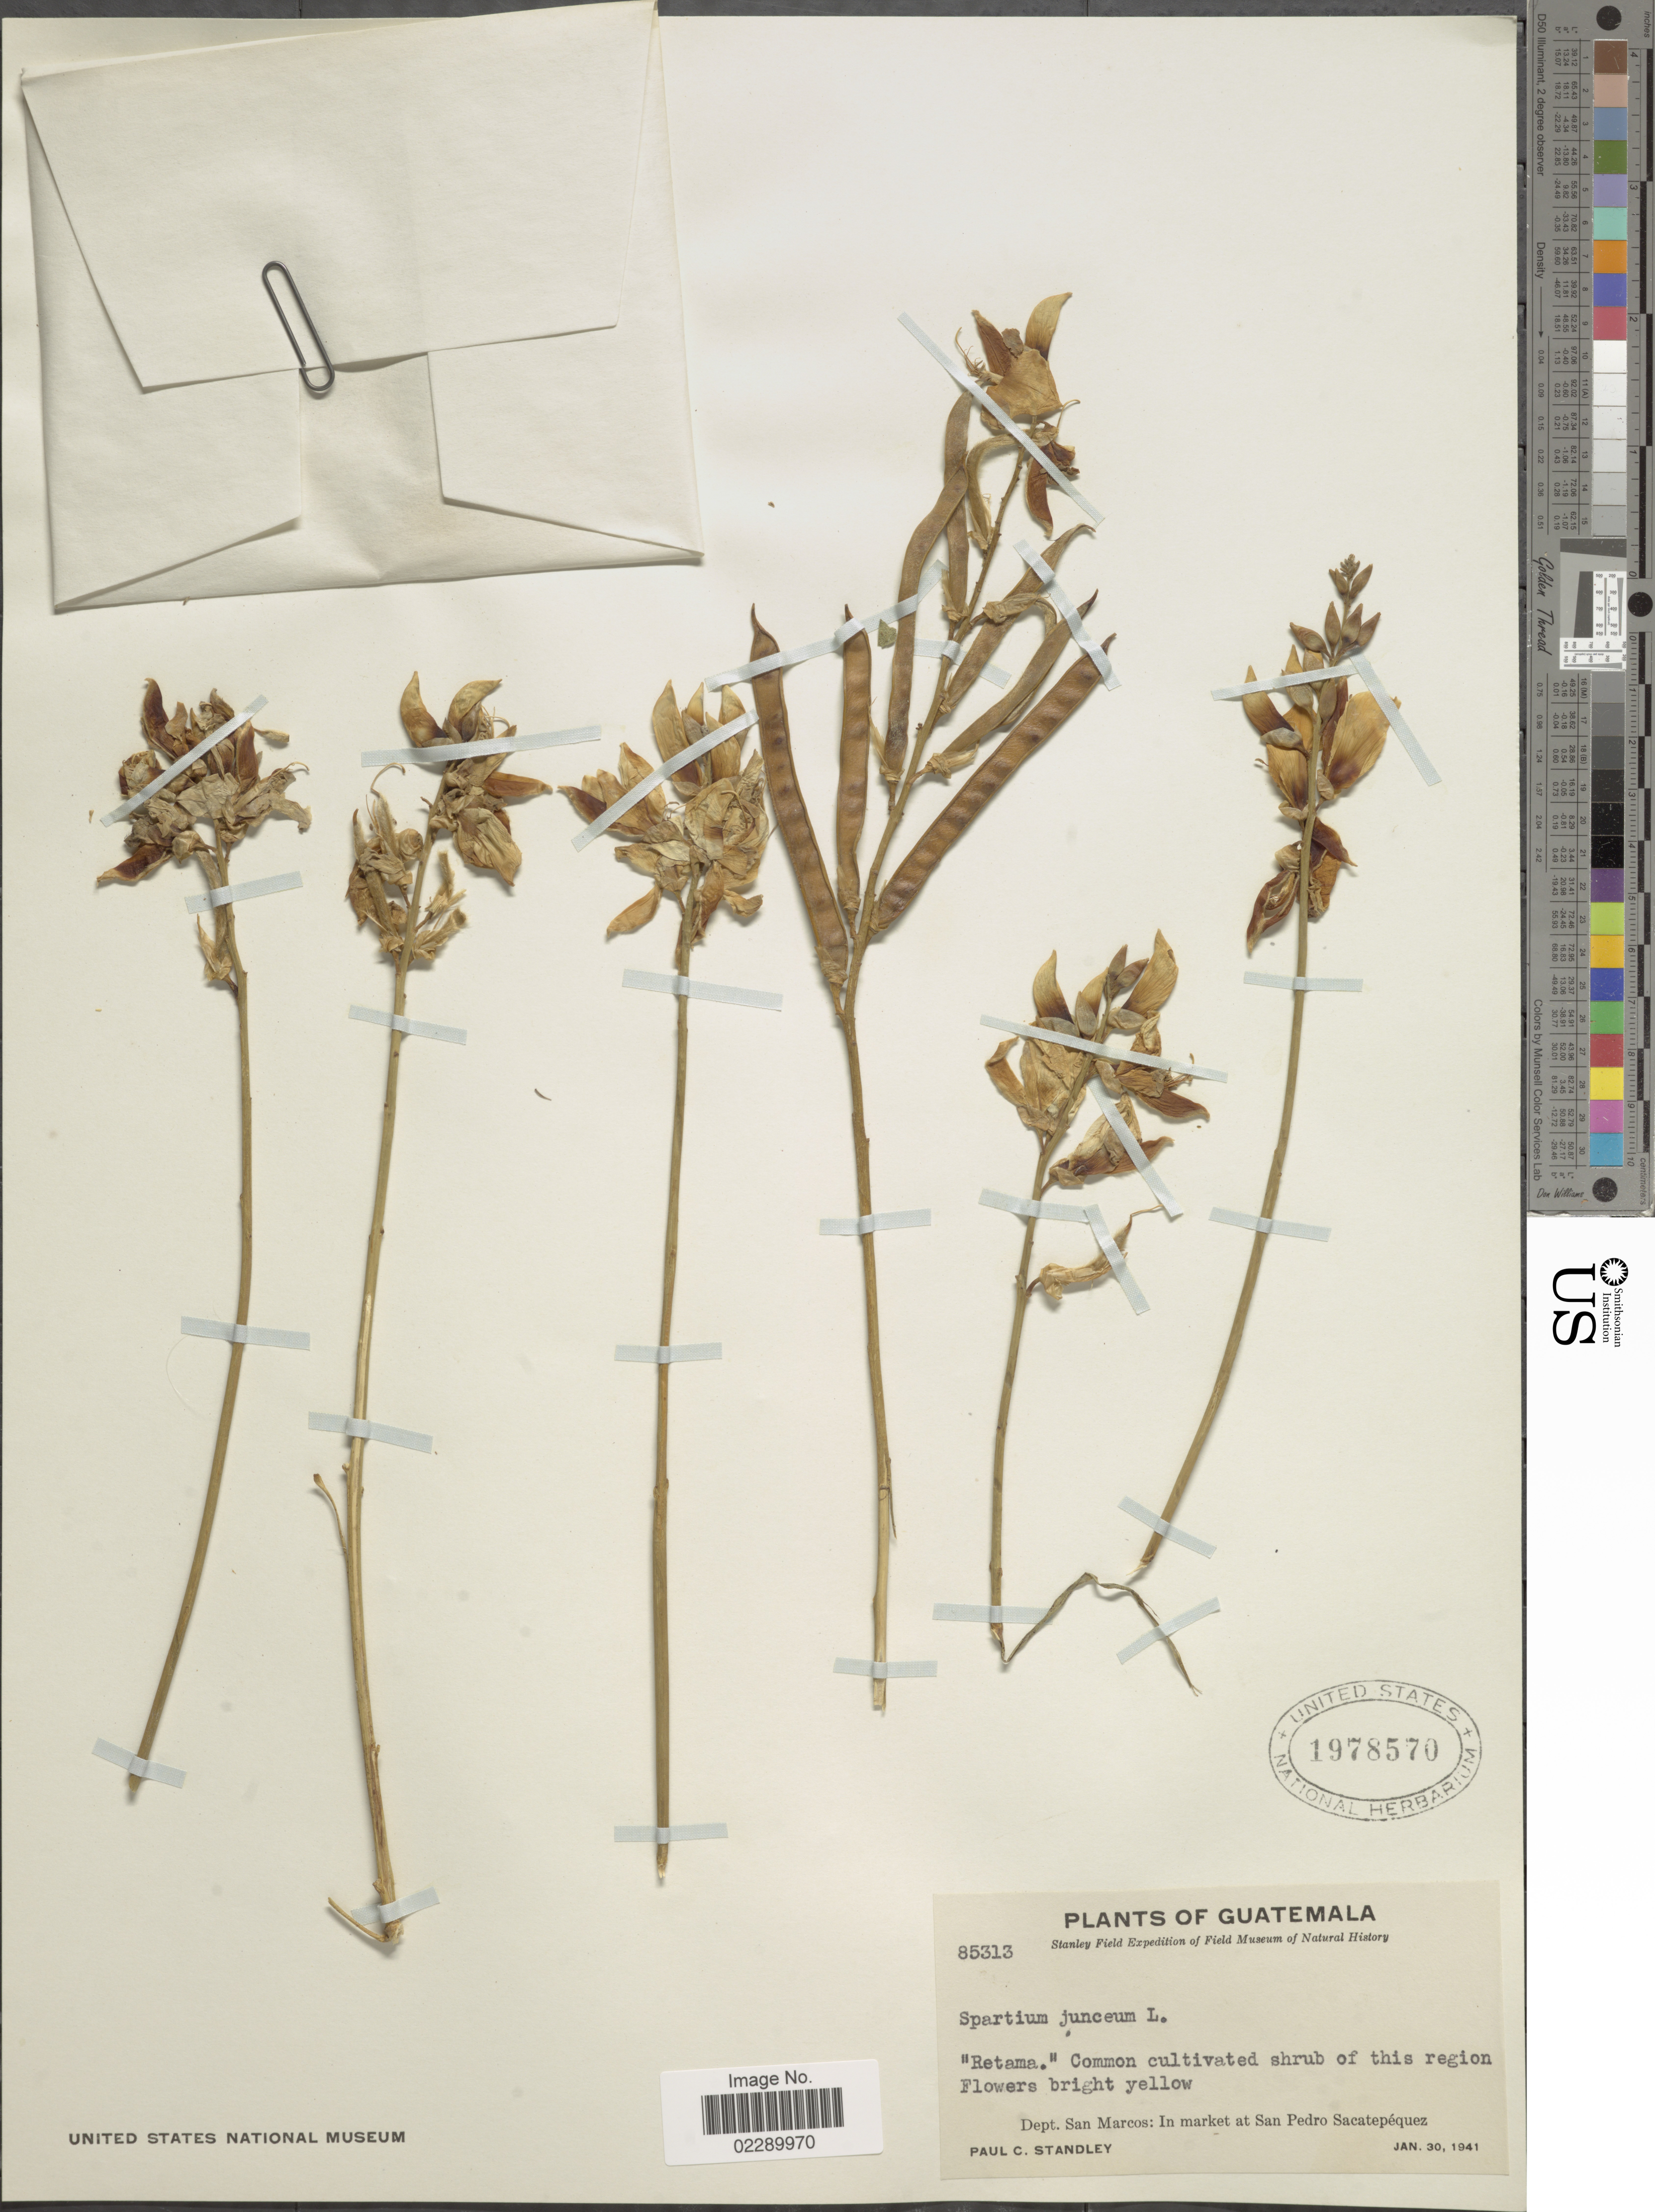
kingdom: Plantae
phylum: Tracheophyta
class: Magnoliopsida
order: Fabales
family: Fabaceae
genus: Spartium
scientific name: Spartium junceum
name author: L.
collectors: P. C. Standley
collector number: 85313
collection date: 1941-01-30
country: Guatemala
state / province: San Marcos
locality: Dept. San Marcos: In market at San Pedro Sacatepéquez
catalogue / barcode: US 1978570